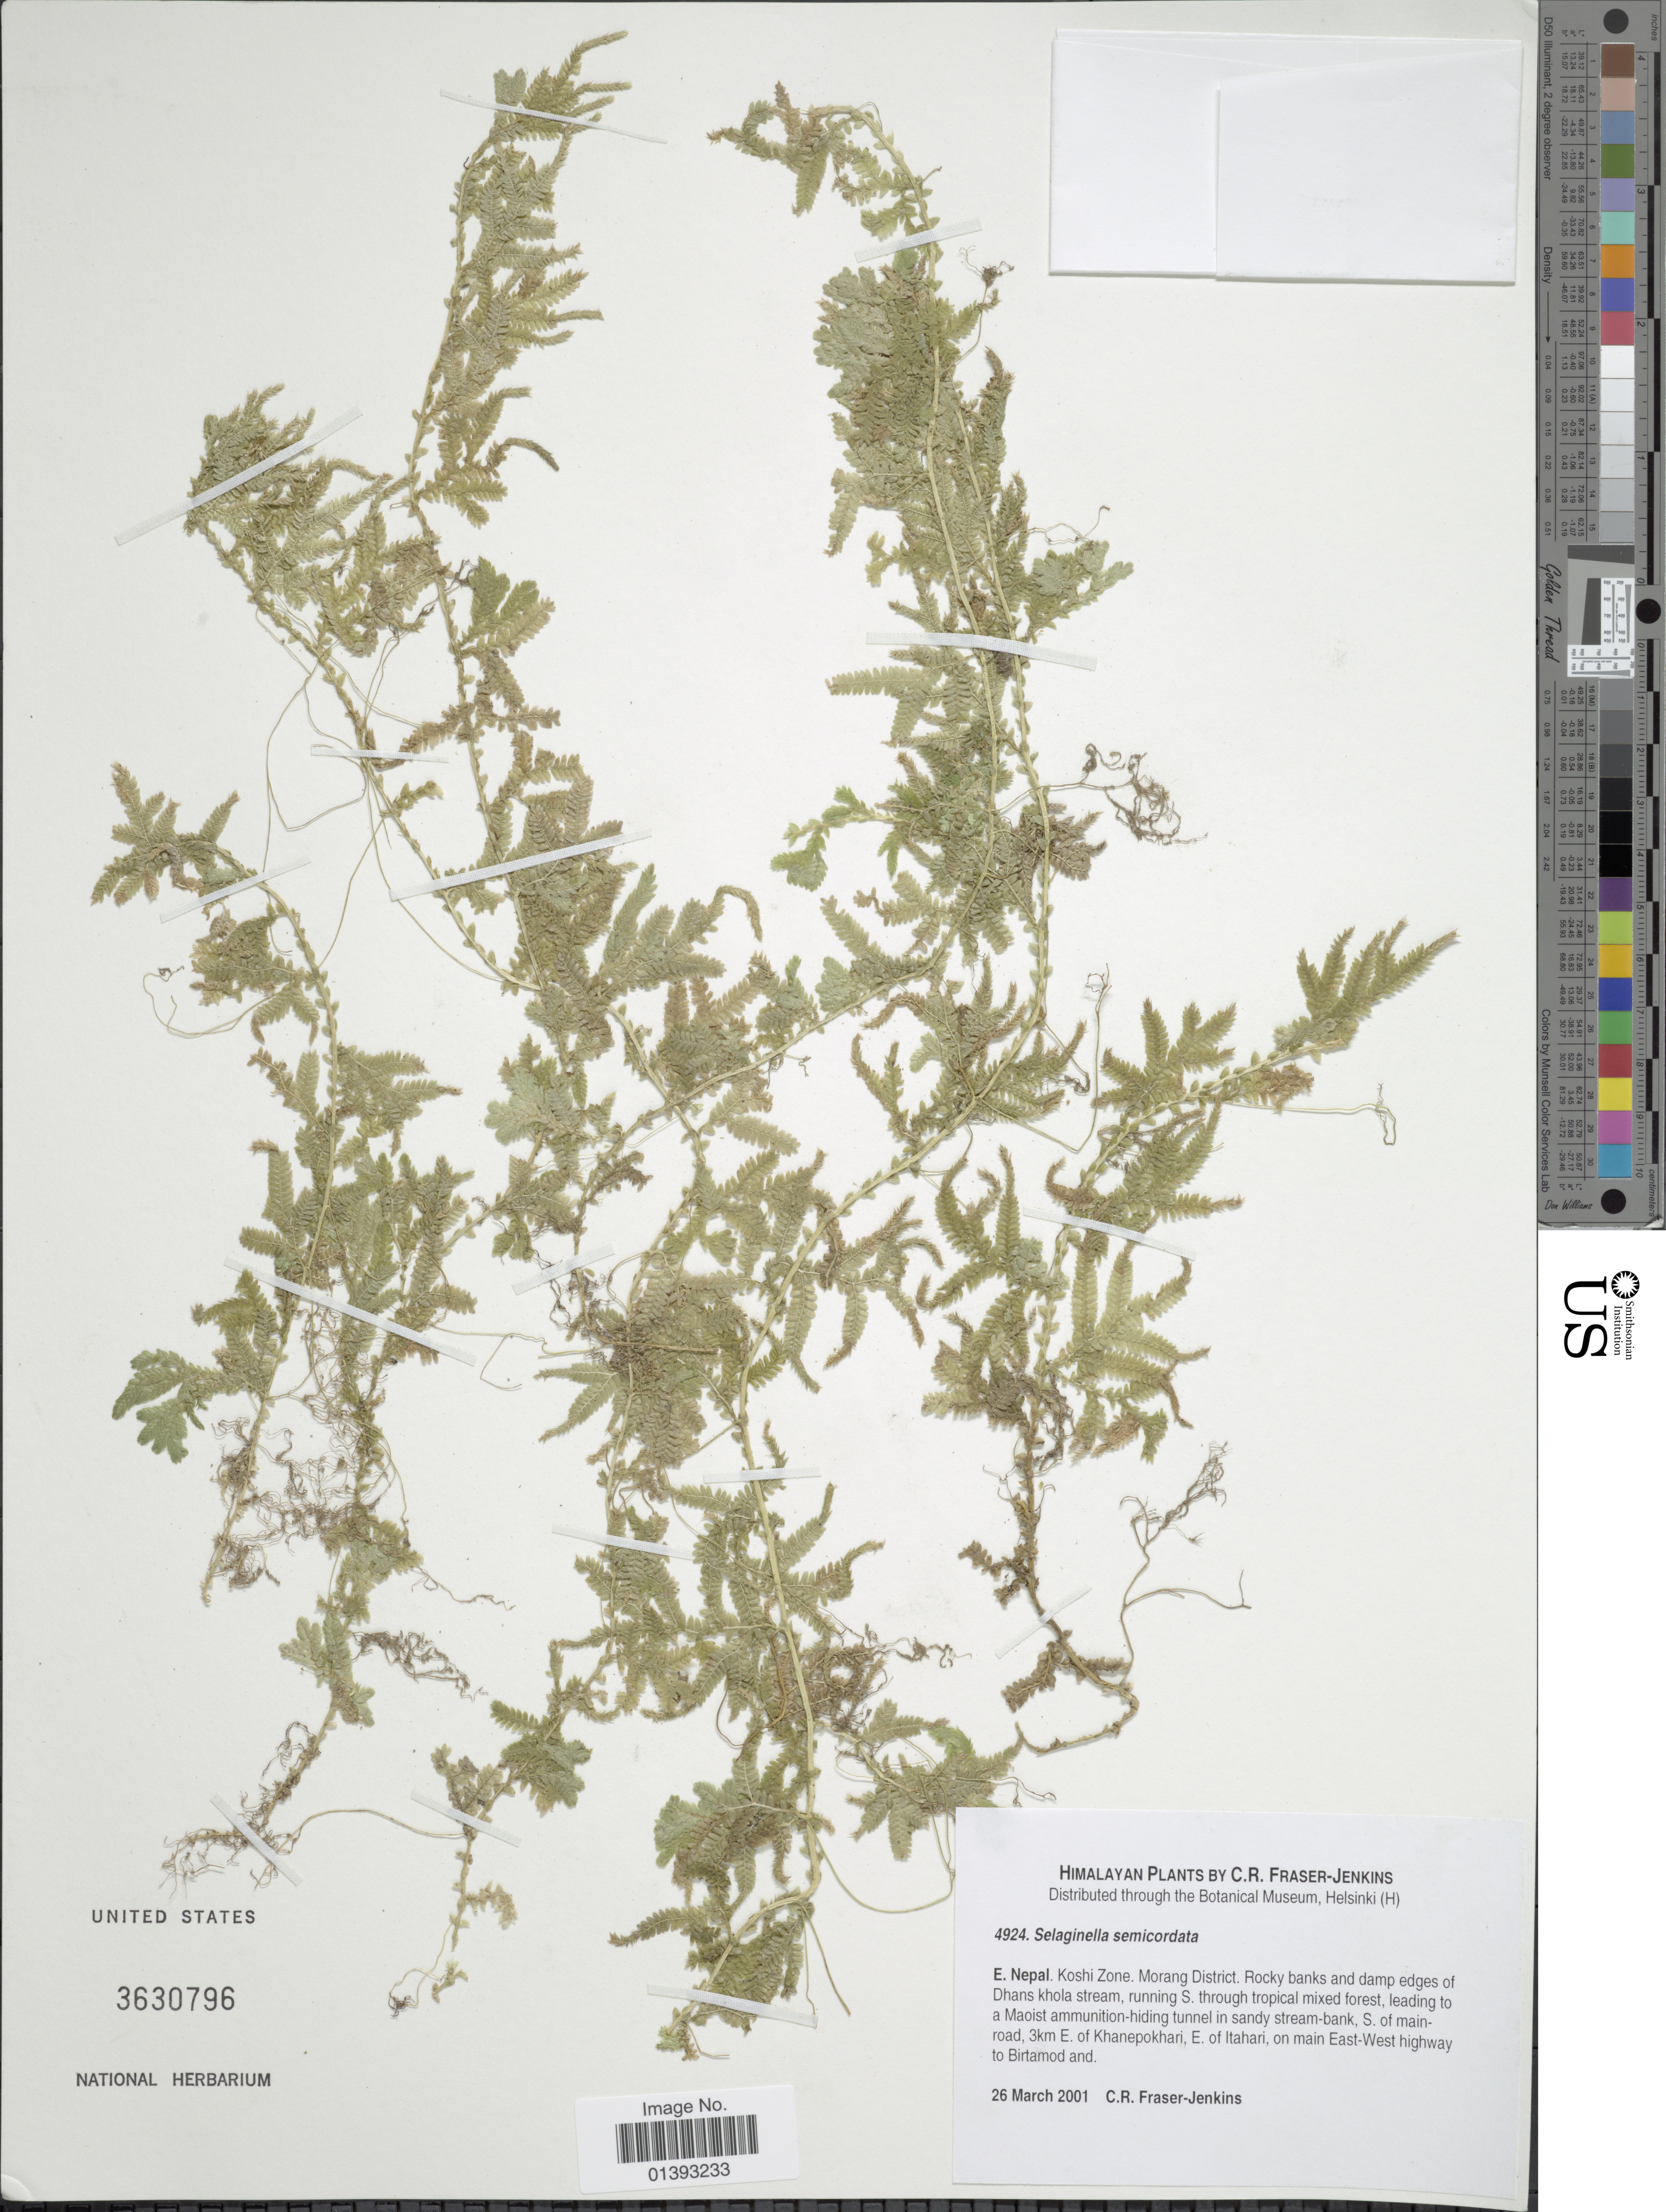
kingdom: Plantae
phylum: Tracheophyta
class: Lycopodiopsida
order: Selaginellales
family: Selaginellaceae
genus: Selaginella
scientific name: Selaginella semicordata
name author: Spring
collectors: C. R. Fraser-Jenkins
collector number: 4924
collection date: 2001-03-26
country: Nepal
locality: Koshi Zone, Morang District, Rocky banks and damp edges of Dhans Khola stream, running S through tropical mixed forest, leading to a moist ammunition-hiding tunnel in sandy stream-banks, S. of mainroad, 3km E of Khanepokhari, E of Itahari, on main East-West highway to Britamod and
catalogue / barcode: US 3630796